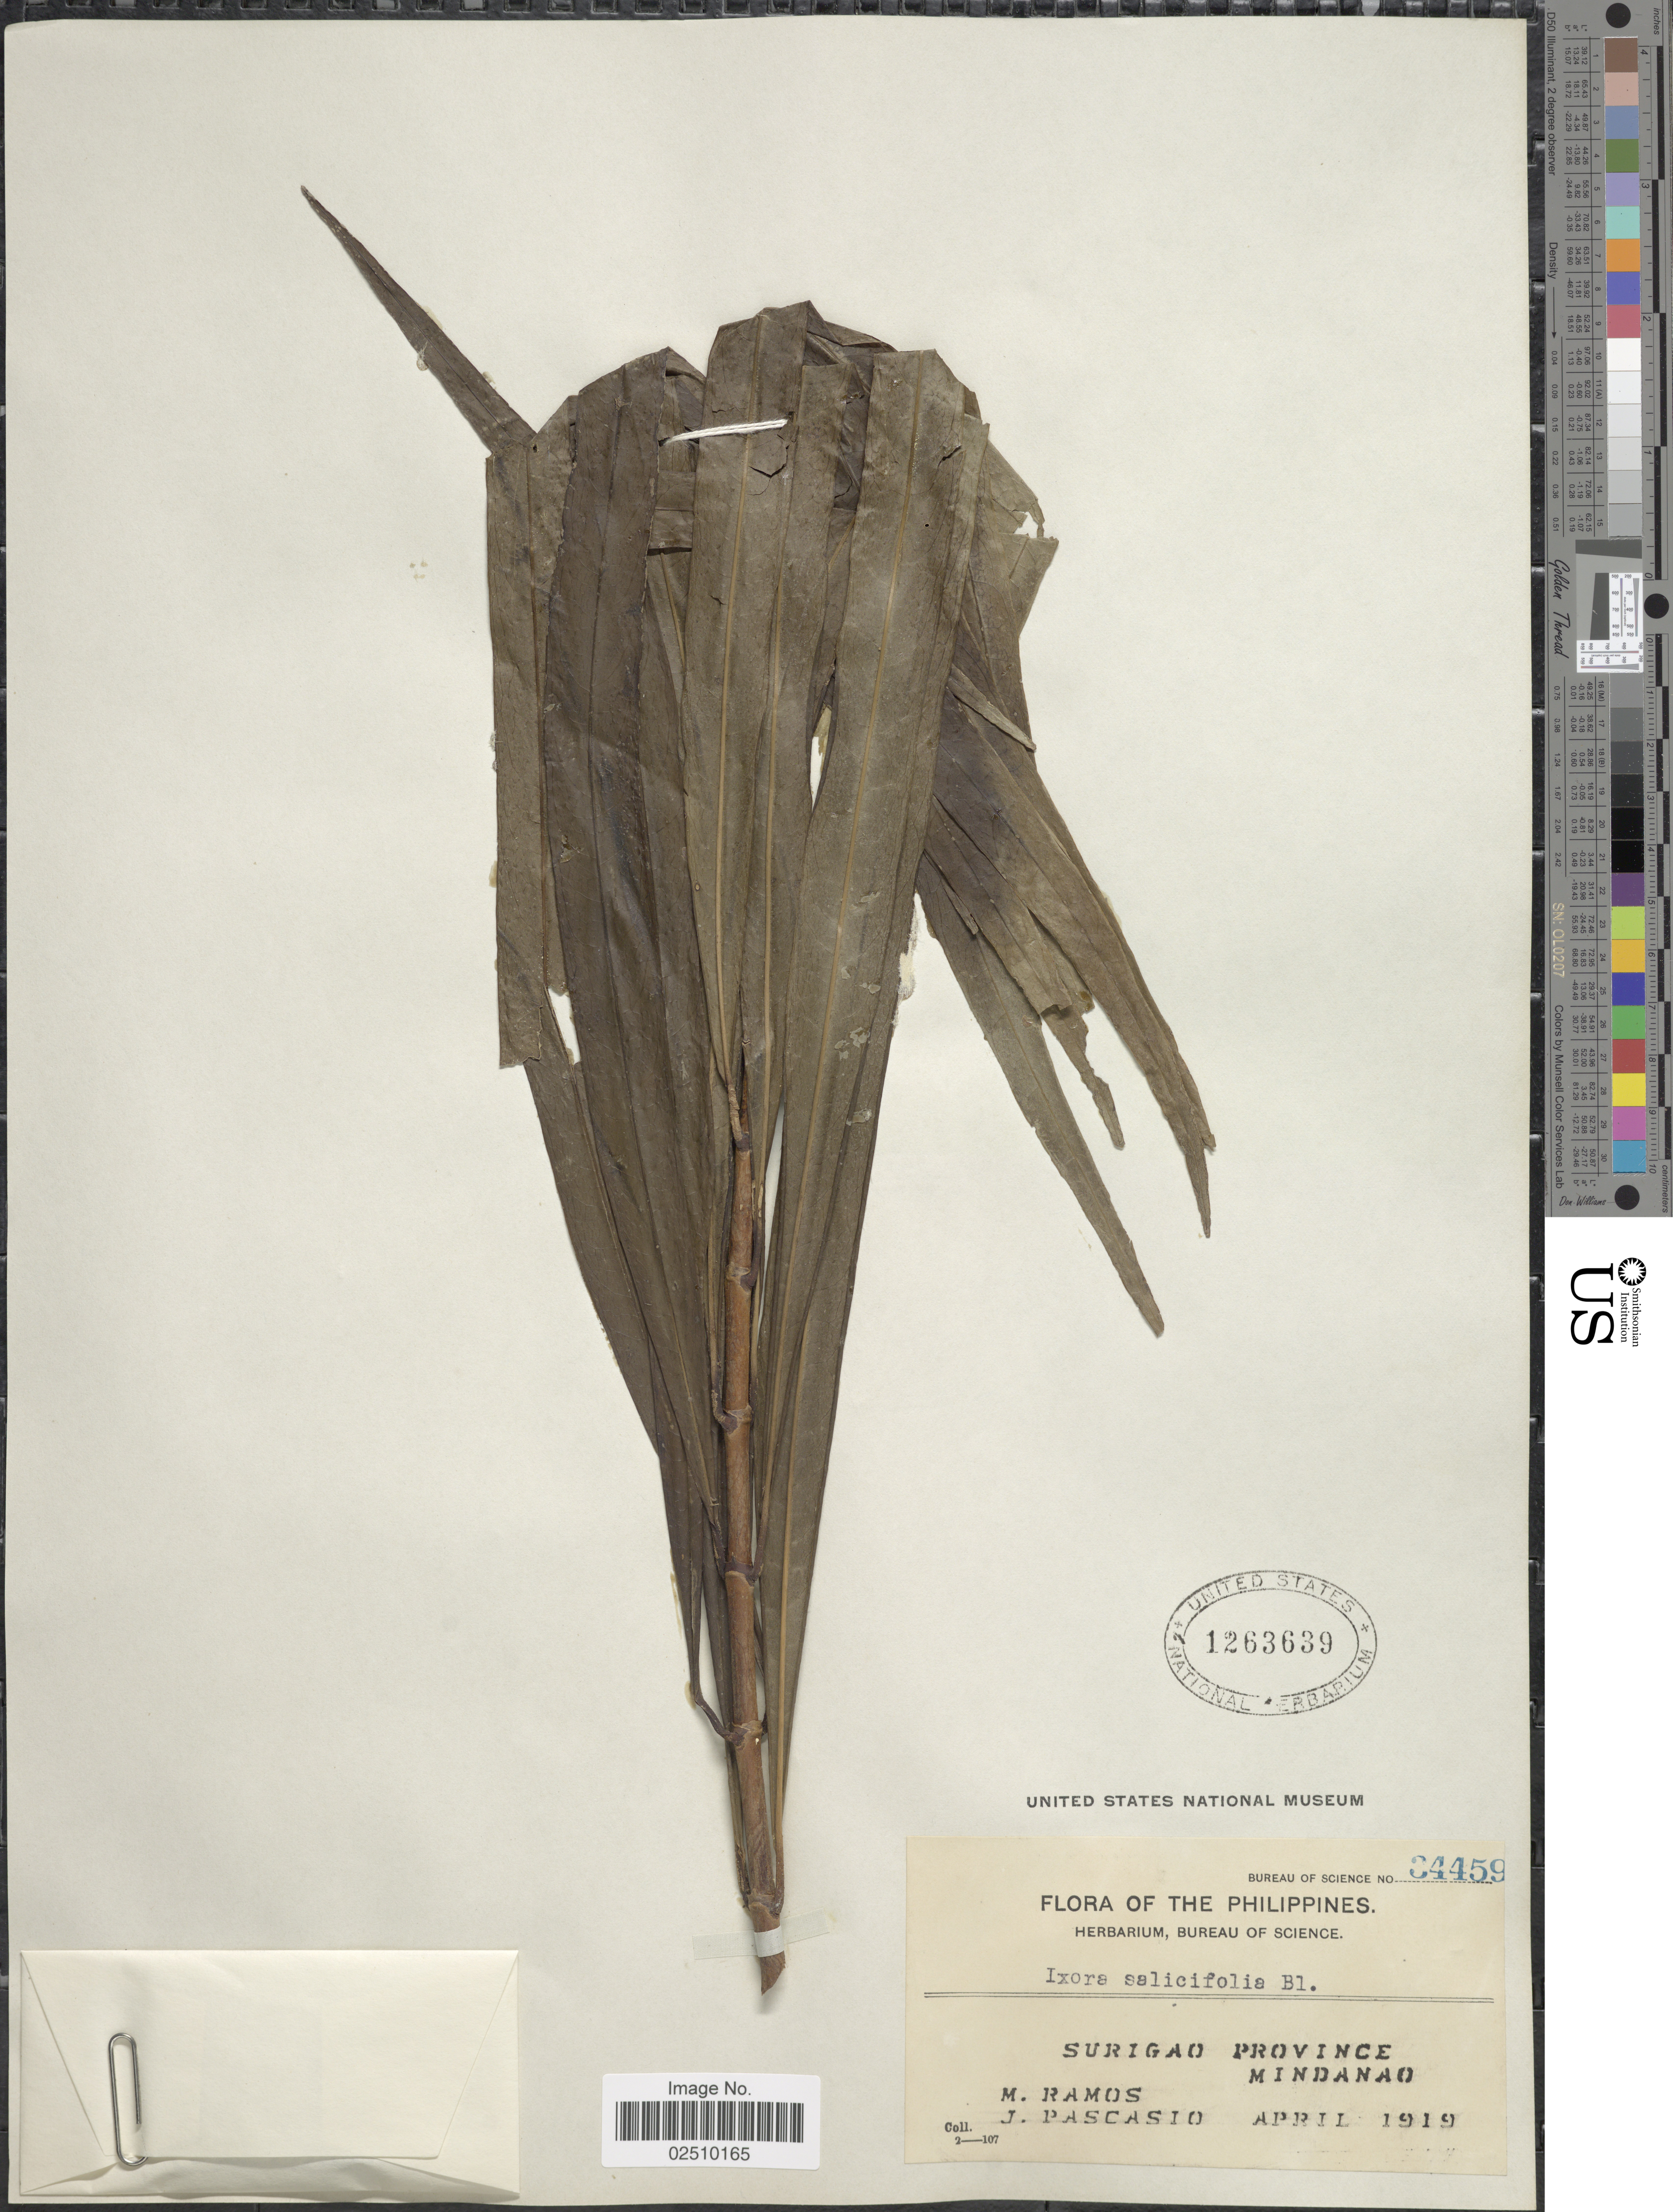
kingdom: Plantae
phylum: Tracheophyta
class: Magnoliopsida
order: Gentianales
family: Rubiaceae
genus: Ixora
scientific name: Ixora salicifolia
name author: (Blume) DC.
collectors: M. Ramos & J. Pascasio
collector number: Bureau of Science 34459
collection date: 1919-04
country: Philippines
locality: Surigao Province, Mindanao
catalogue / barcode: US 1263639